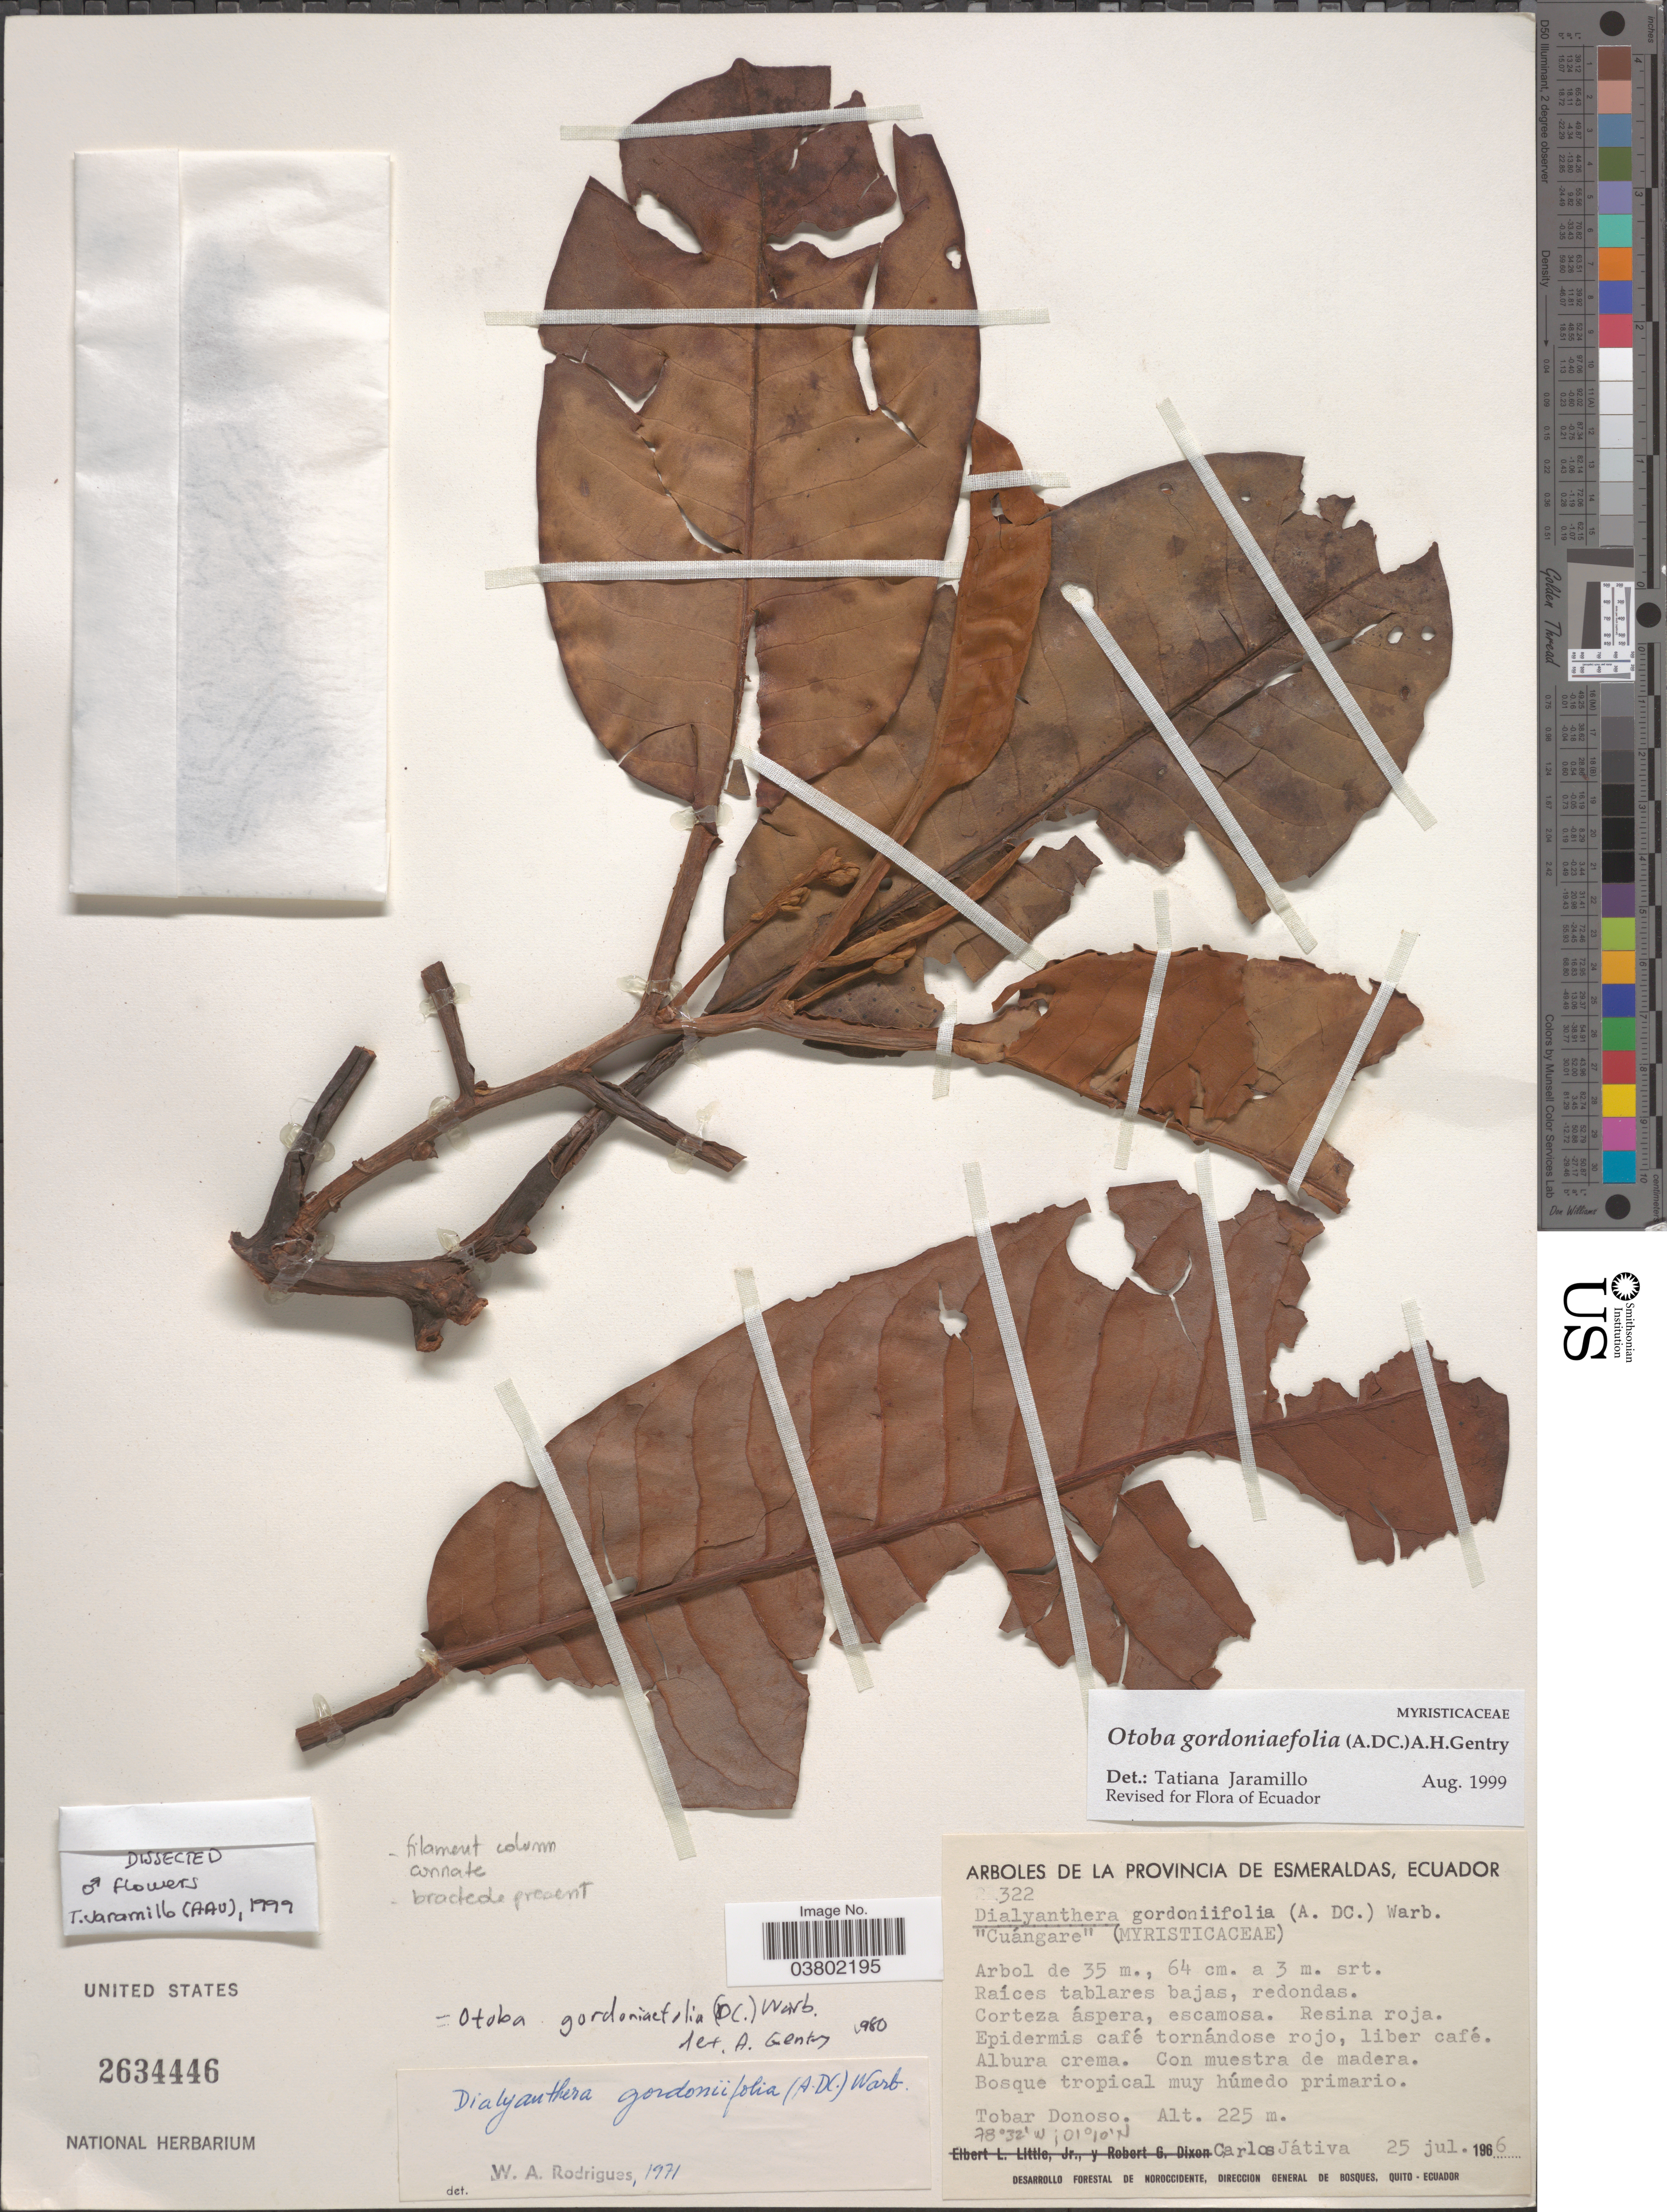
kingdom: Plantae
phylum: Tracheophyta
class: Magnoliopsida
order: Magnoliales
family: Myristicaceae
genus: Myristica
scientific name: Myristica philippensis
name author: Lam.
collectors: C. D. Játiva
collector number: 322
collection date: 1966-07-25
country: Ecuador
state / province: Esmeraldas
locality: Tobar Donoso.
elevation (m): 225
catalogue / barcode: US 2634446